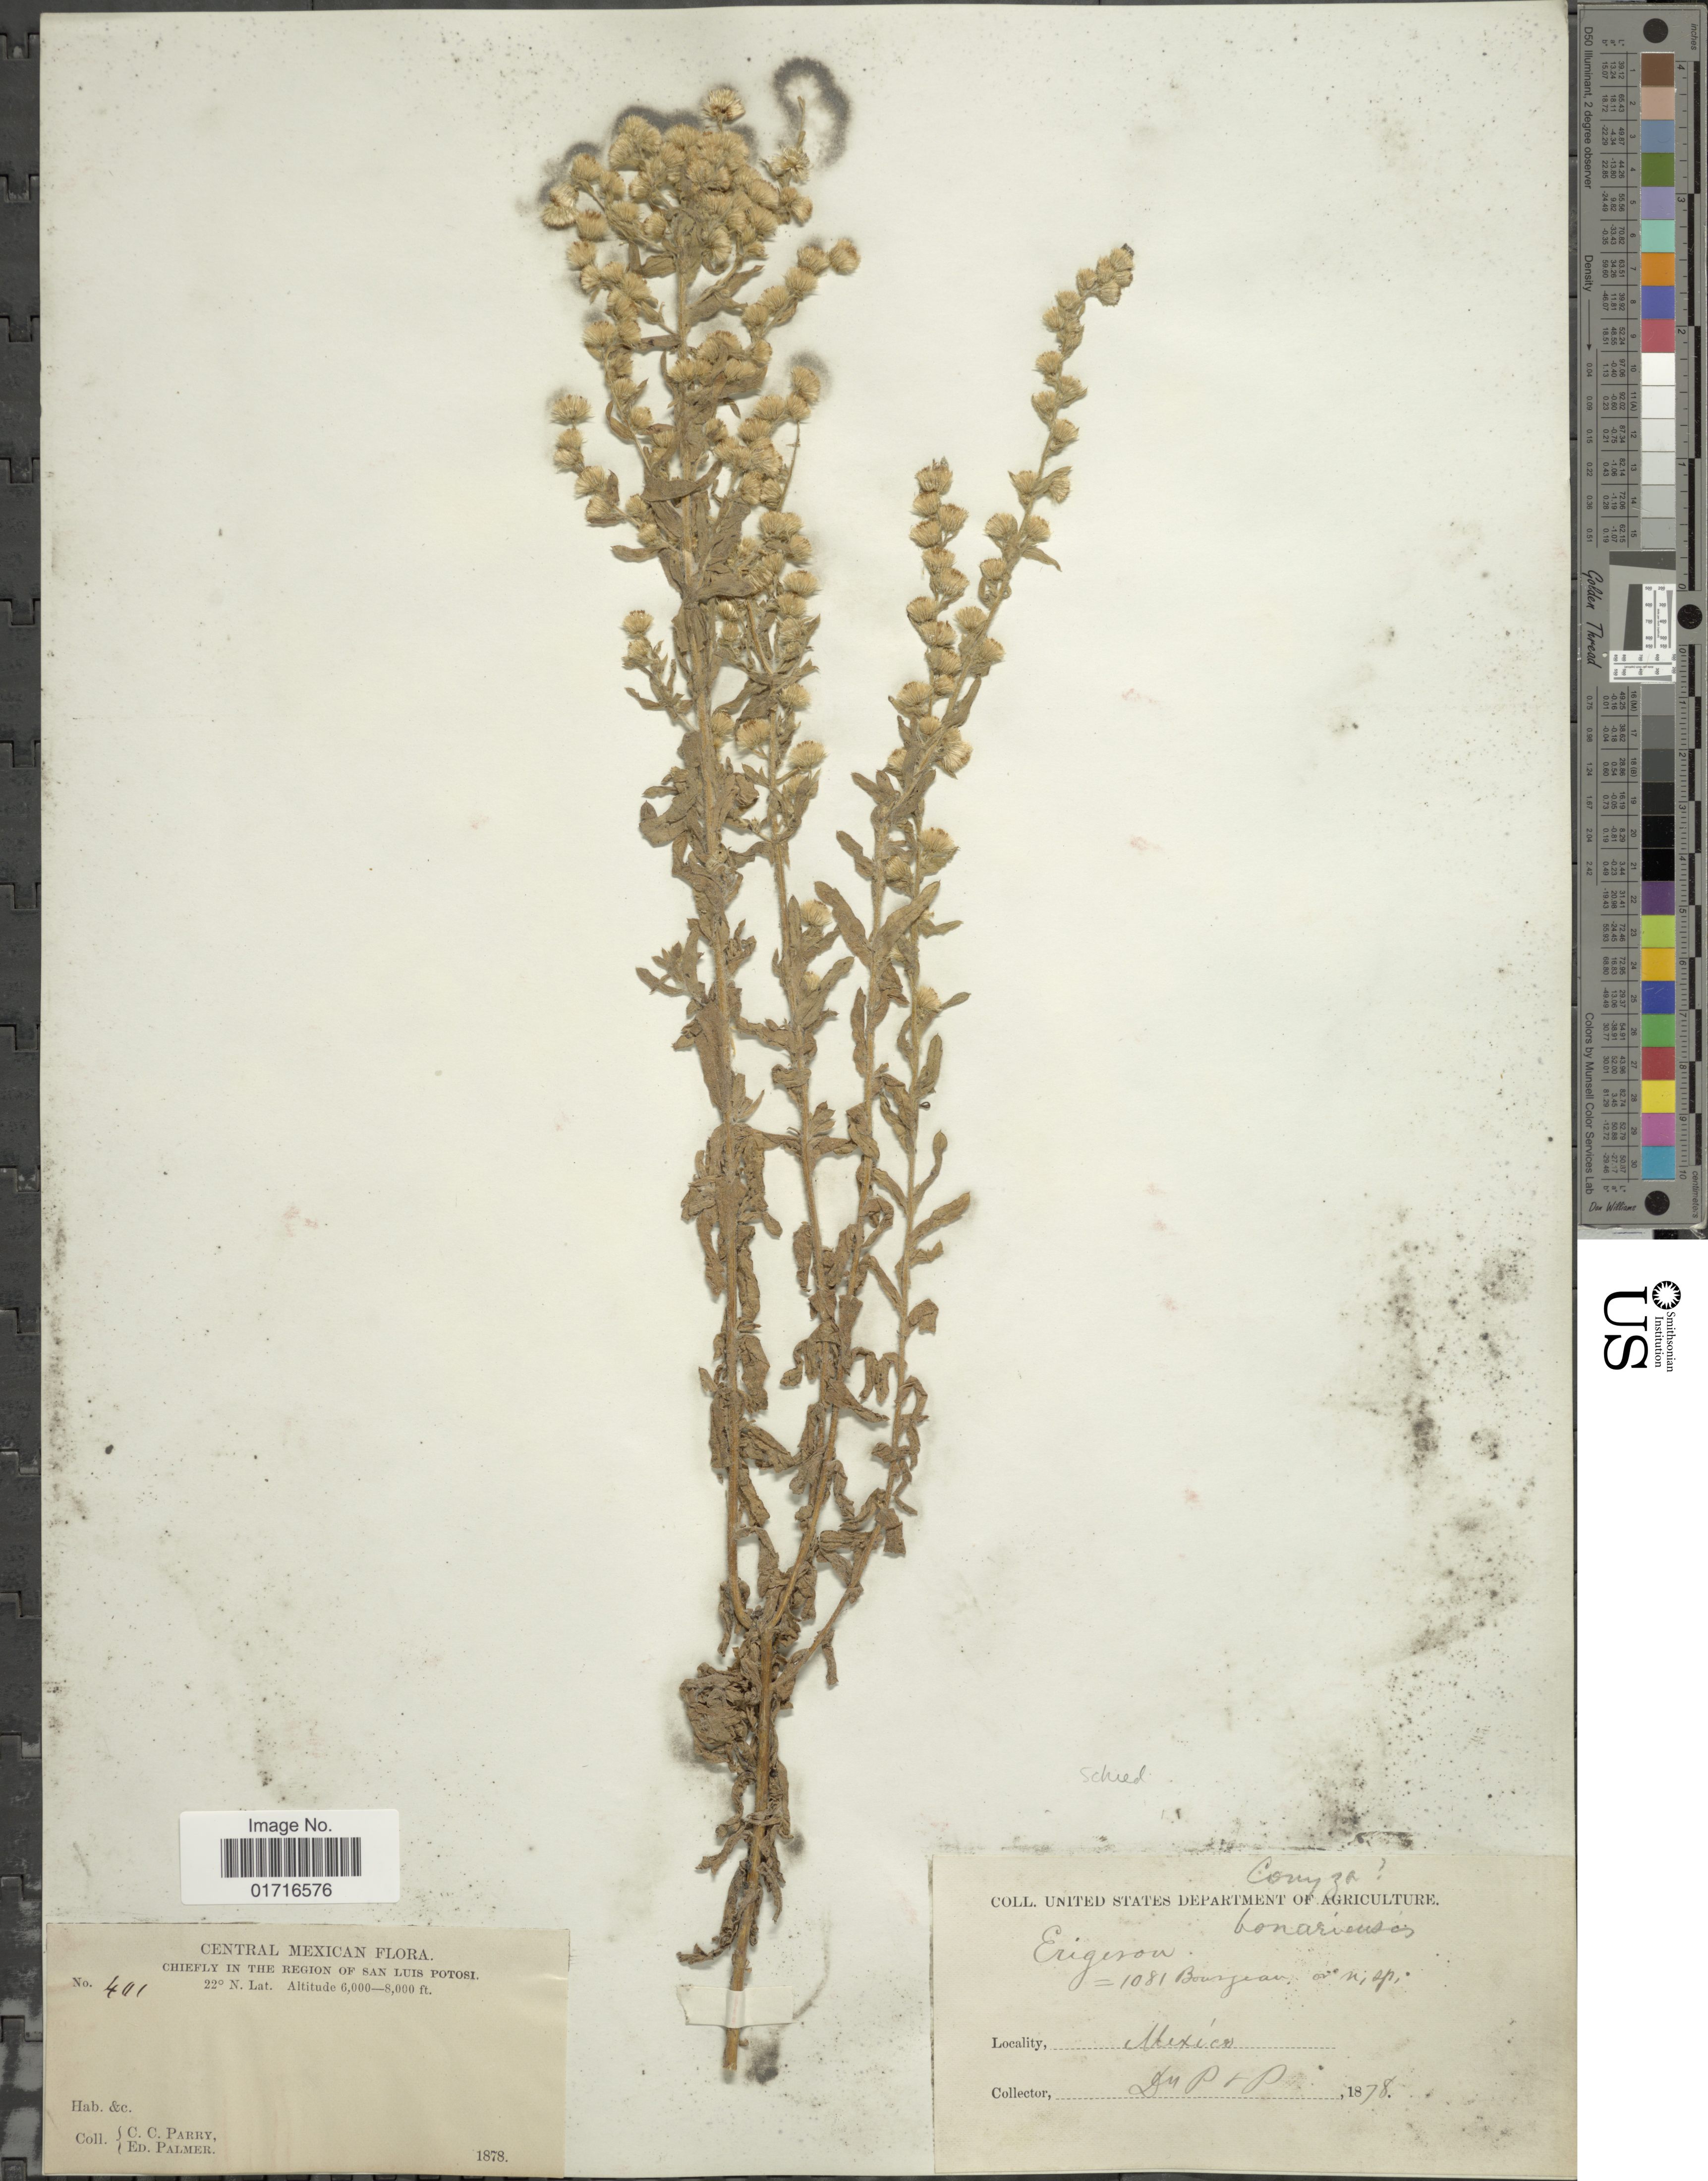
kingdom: Plantae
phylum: Tracheophyta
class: Magnoliopsida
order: Asterales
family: Asteraceae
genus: Conyza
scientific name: Conyza schiedeana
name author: (Less.) Cronq.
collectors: C. C. Parry & E. Palmer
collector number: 401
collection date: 1878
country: Mexico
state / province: San Luis Potosí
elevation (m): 1829